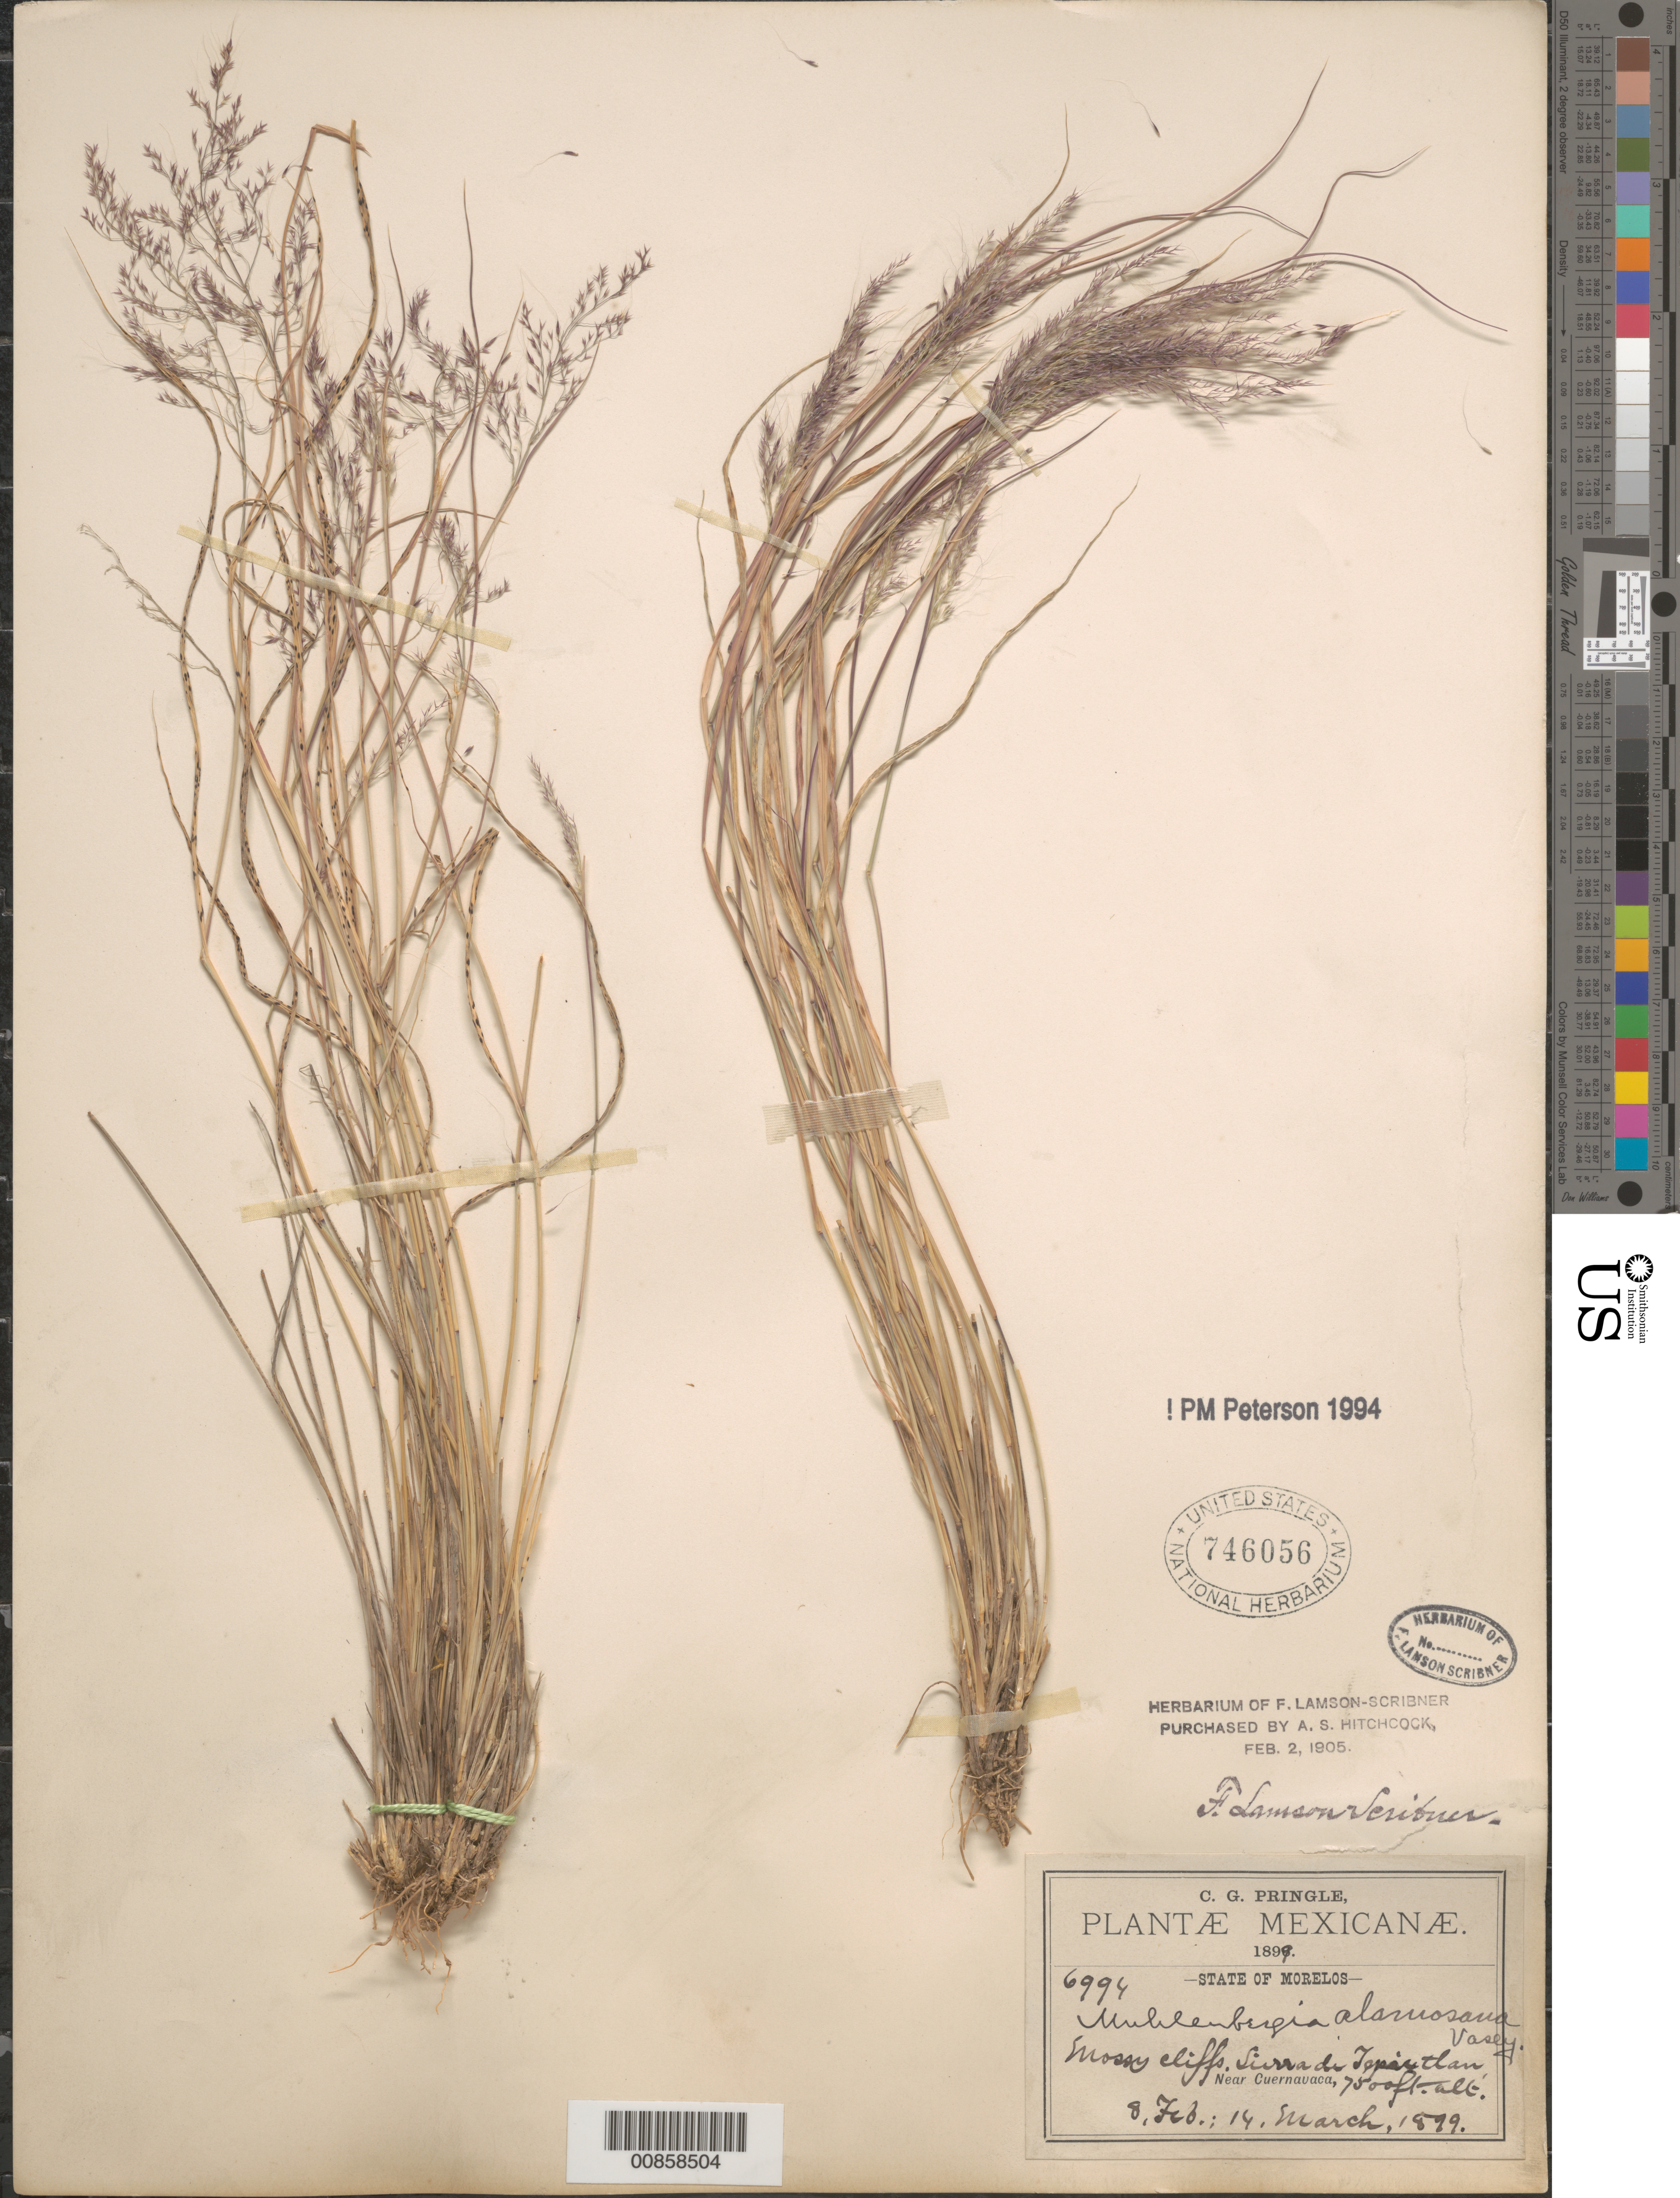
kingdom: Plantae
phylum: Tracheophyta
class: Liliopsida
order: Poales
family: Poaceae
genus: Muhlenbergia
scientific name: Muhlenbergia alamosae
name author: Vasey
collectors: C. G. Pringle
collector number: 6994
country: Mexico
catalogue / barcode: US 746056